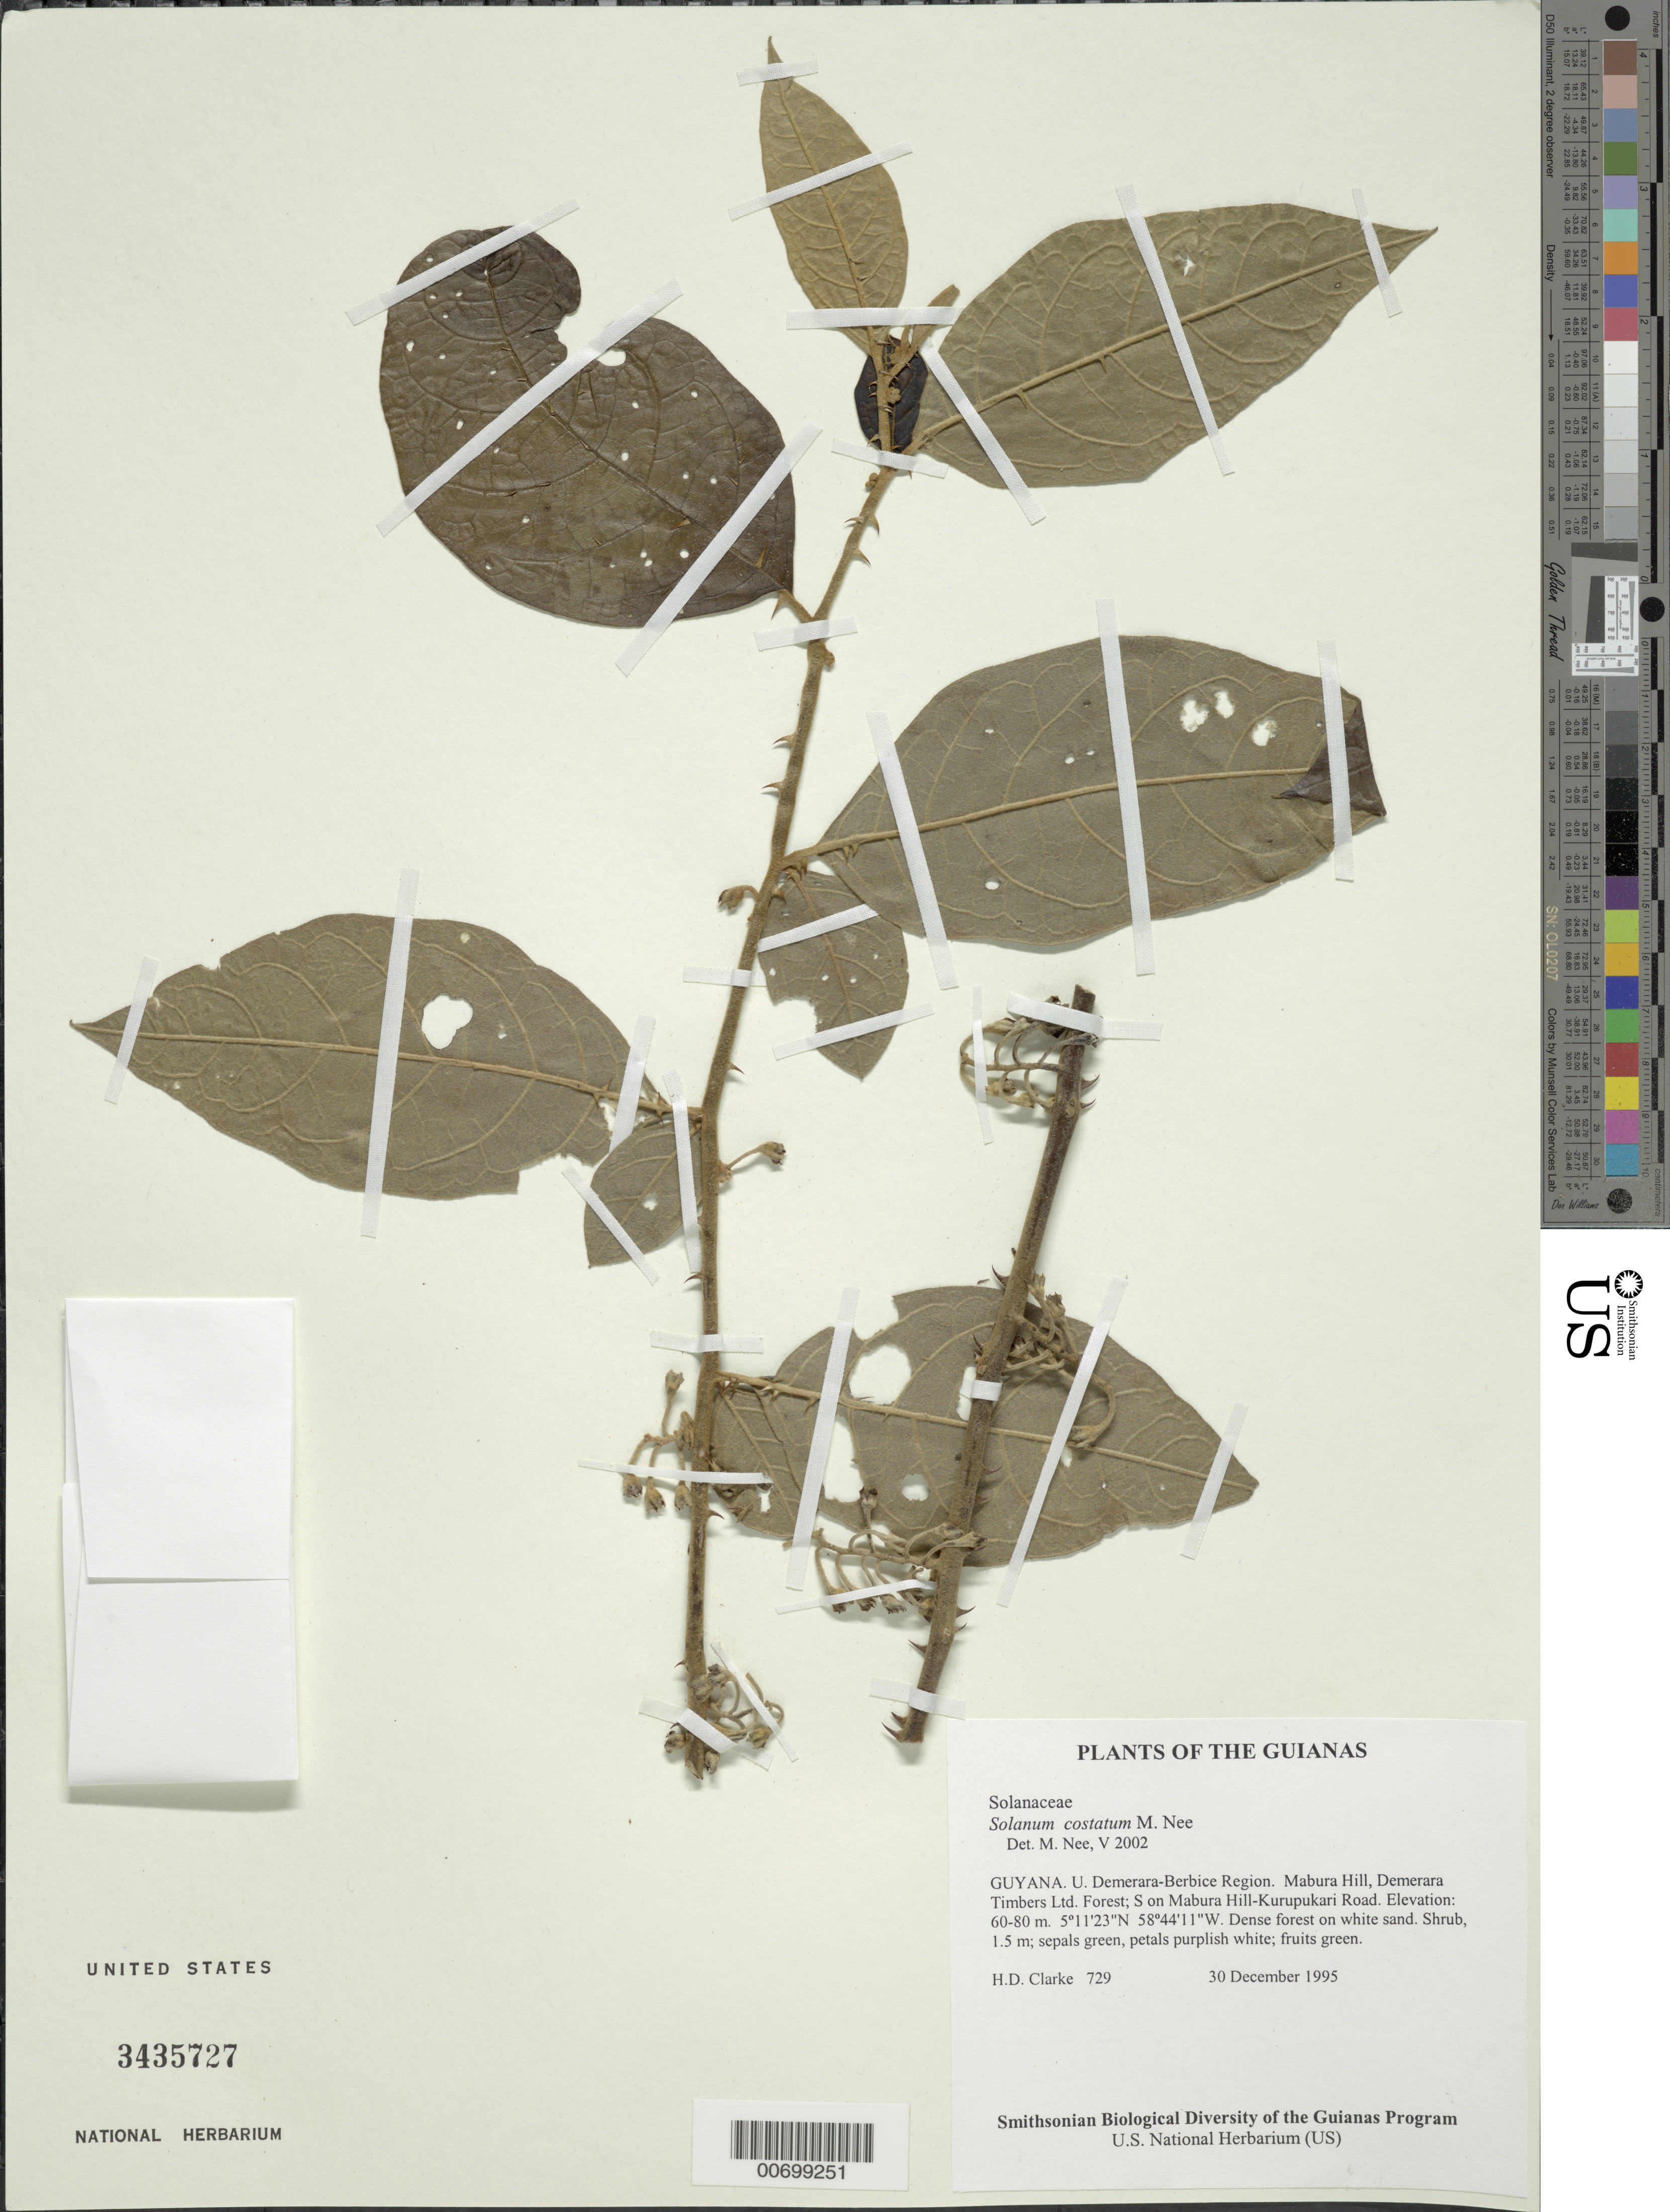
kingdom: Plantae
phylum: Tracheophyta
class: Magnoliopsida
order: Solanales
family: Solanaceae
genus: Solanum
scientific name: Solanum costatum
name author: M. Nee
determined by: Nee, Michael H.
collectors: H. D. Clarke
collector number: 729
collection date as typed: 12 Dec 1995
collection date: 1995-12-12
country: Guyana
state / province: U. Demerara-Berbice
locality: Mabura Hill, Demerara Timbers Ltd. Forest; S on Mabura Hill-Kurupukari Rd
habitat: Dense forest on white sand.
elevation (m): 60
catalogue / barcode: US 3435727